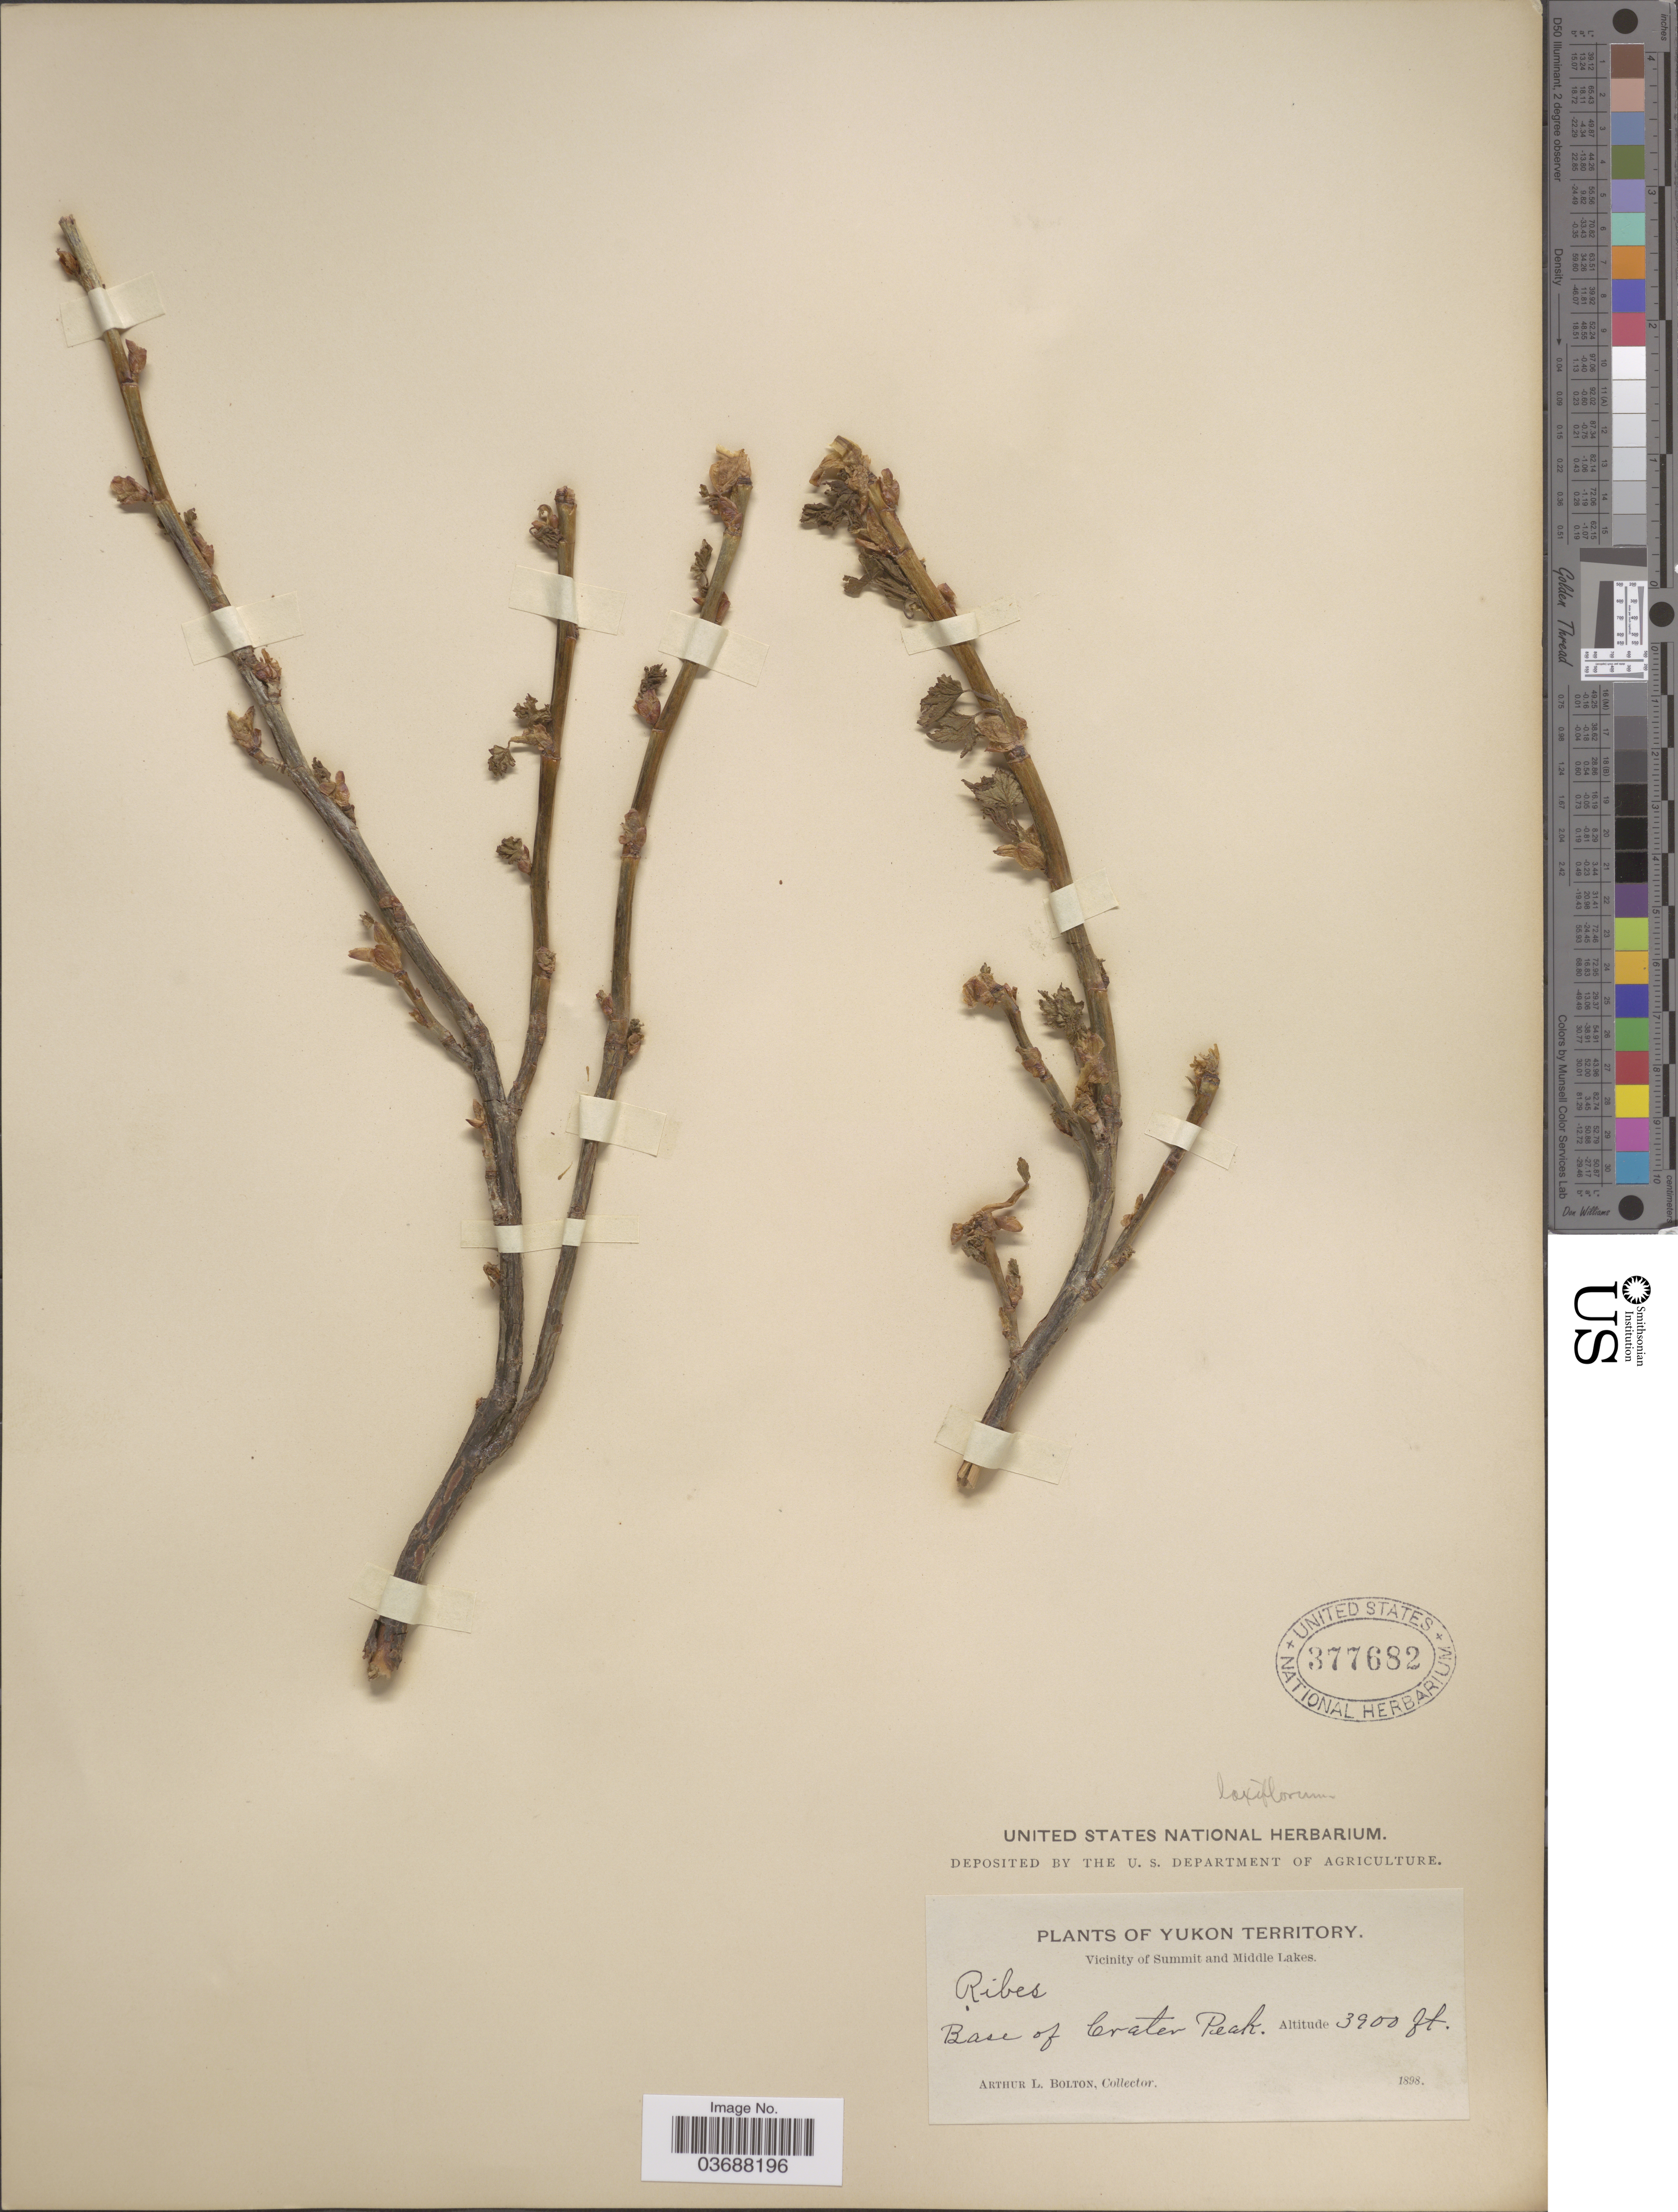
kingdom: Plantae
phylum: Tracheophyta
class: Magnoliopsida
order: Saxifragales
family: Grossulariaceae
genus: Ribes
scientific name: Ribes laxiflorum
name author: Pursh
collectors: A. Bolton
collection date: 1898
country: Canada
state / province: Yukon Territory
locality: Vicinity of Summit and Middle Lakes. Base of Crater Peak.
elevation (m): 1189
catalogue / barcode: US 377682